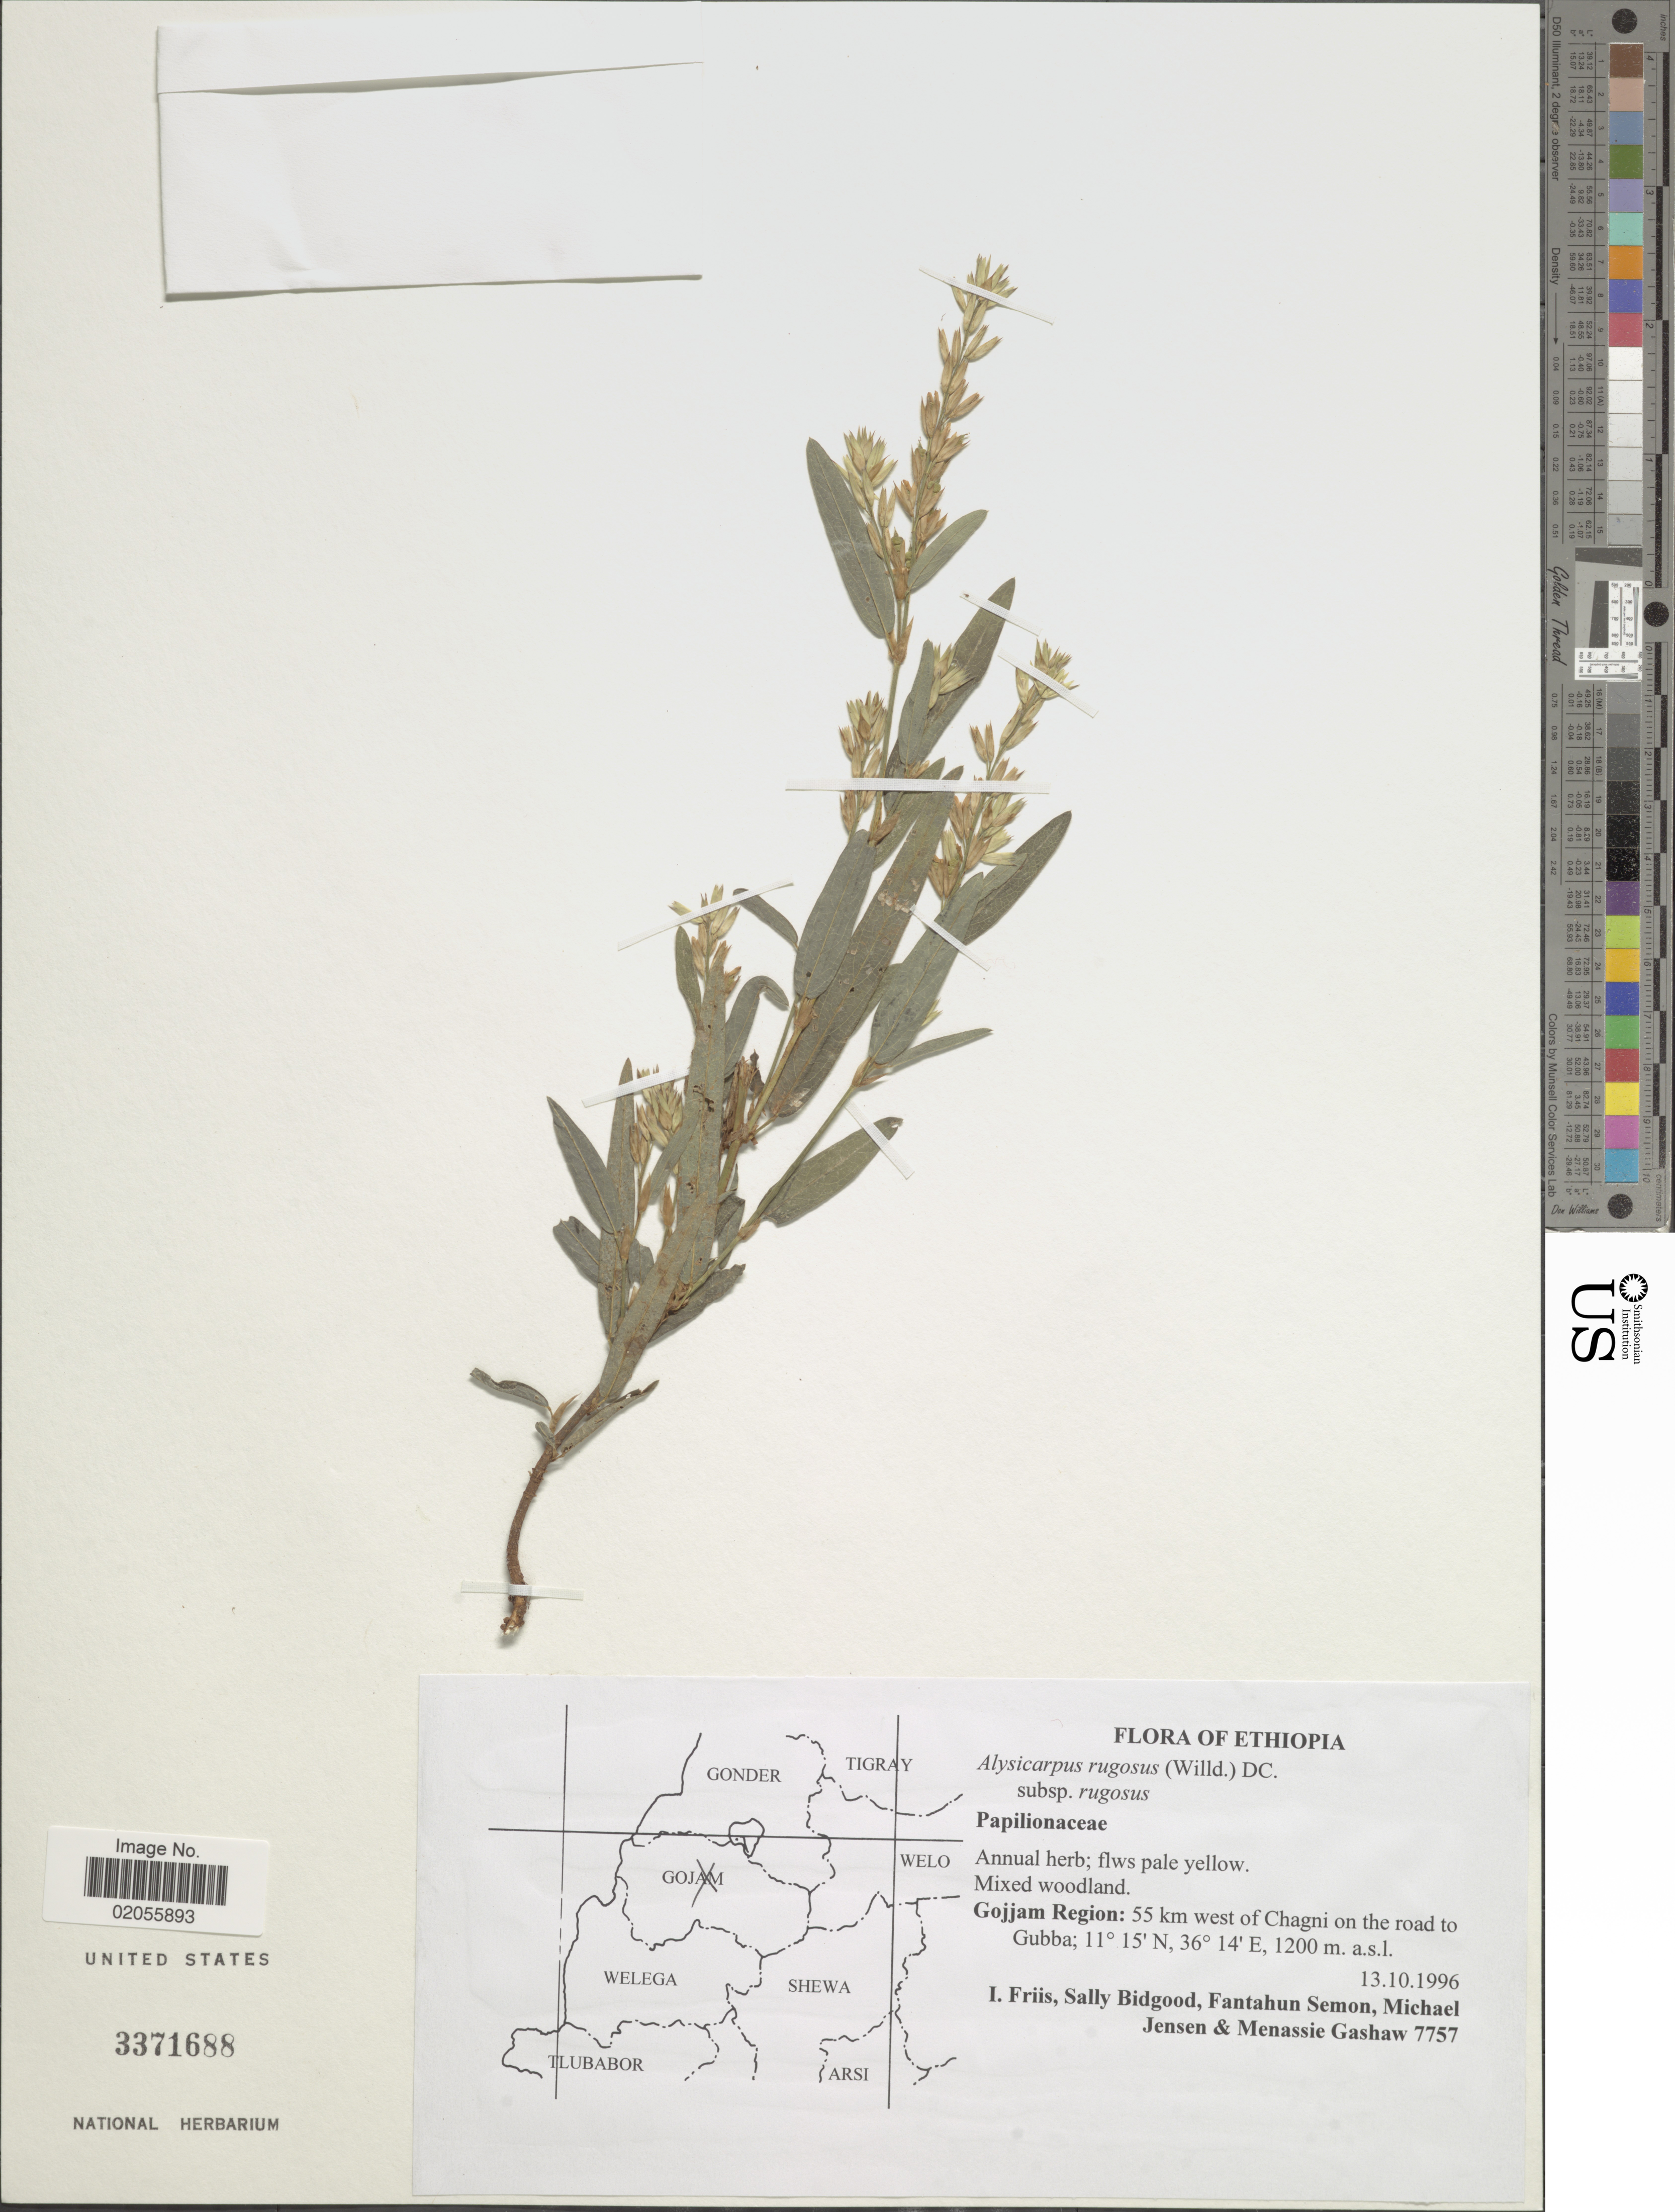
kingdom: Plantae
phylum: Tracheophyta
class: Magnoliopsida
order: Fabales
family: Fabaceae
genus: Alysicarpus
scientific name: Alysicarpus rugosus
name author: (Willd.) DC.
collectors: I. Friis, S. Bidgood, F. Semon, M. Jensen & M. Gashaw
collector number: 7757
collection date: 1996-10-13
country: Ethiopia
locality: Gojjam Region: 55 km west of Changi on the road to Gubba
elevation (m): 1200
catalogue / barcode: US 3371688